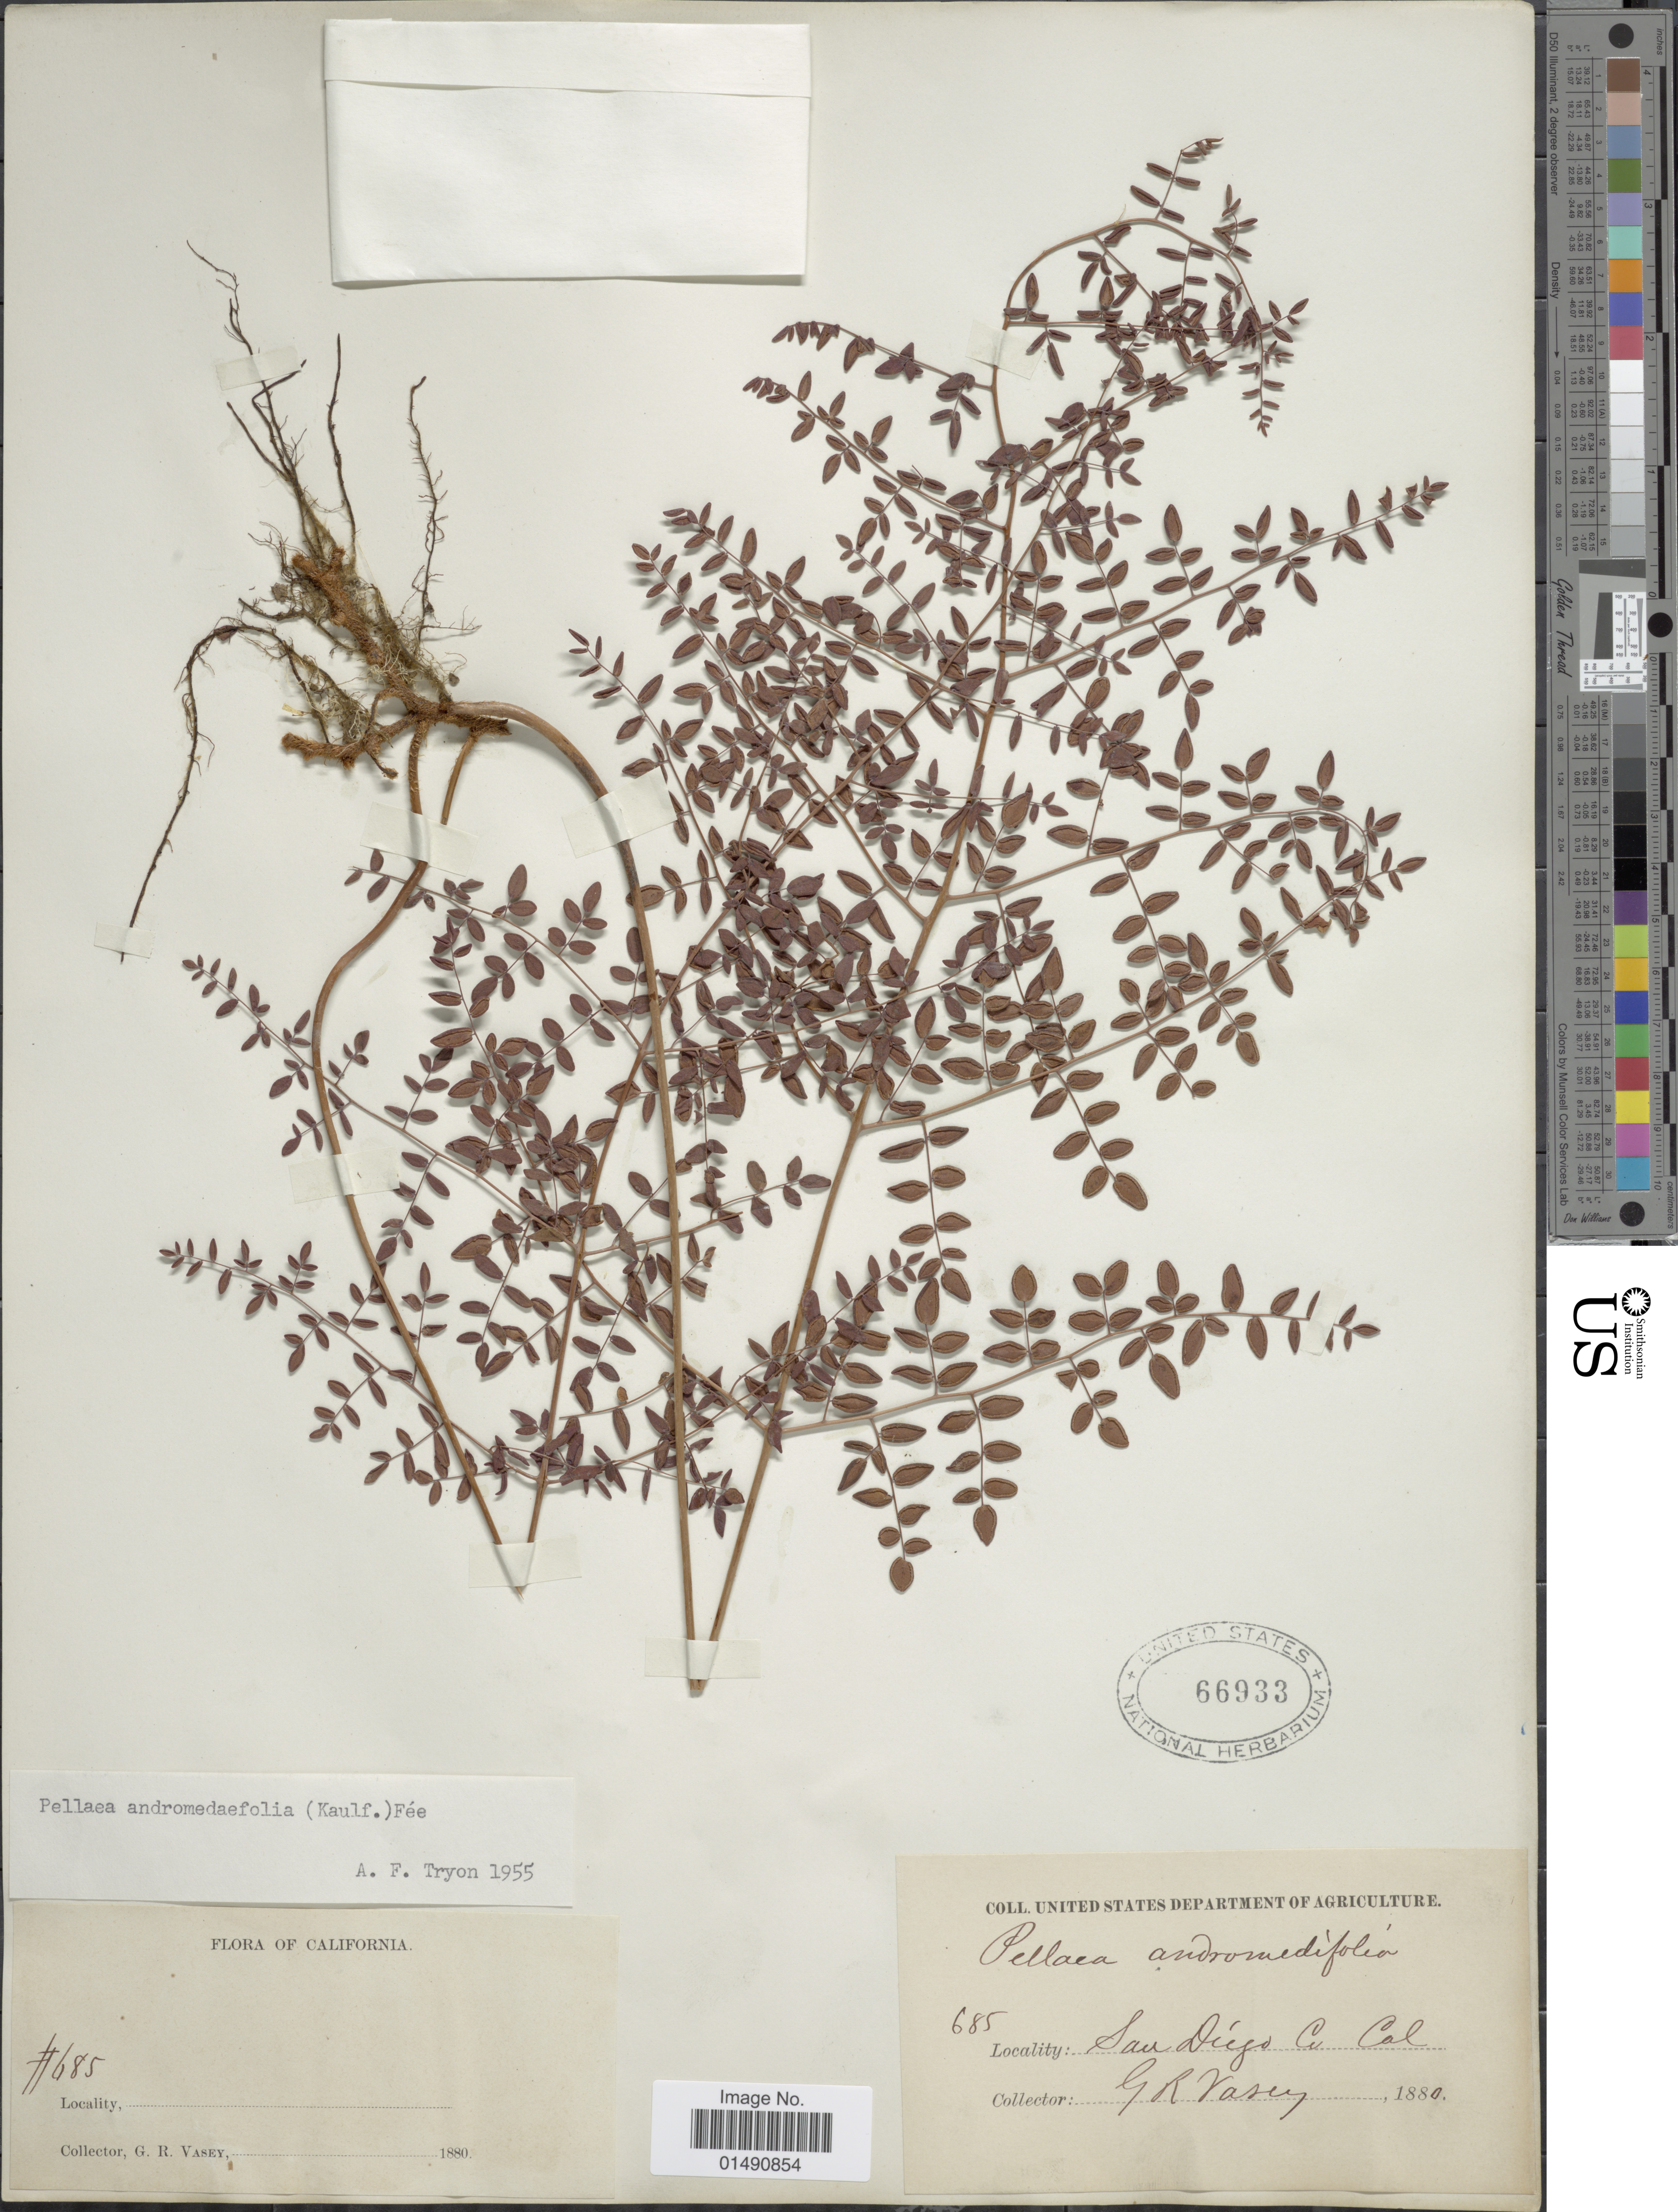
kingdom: Plantae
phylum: Tracheophyta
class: Polypodiopsida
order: Polypodiales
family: Pteridaceae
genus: Pellaea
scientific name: Pellaea andromedifolia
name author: (Kaulf.) Fée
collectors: G. R. Vasey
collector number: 685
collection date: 1880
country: United States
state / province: California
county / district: San Diego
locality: San Diego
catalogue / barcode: US 66933